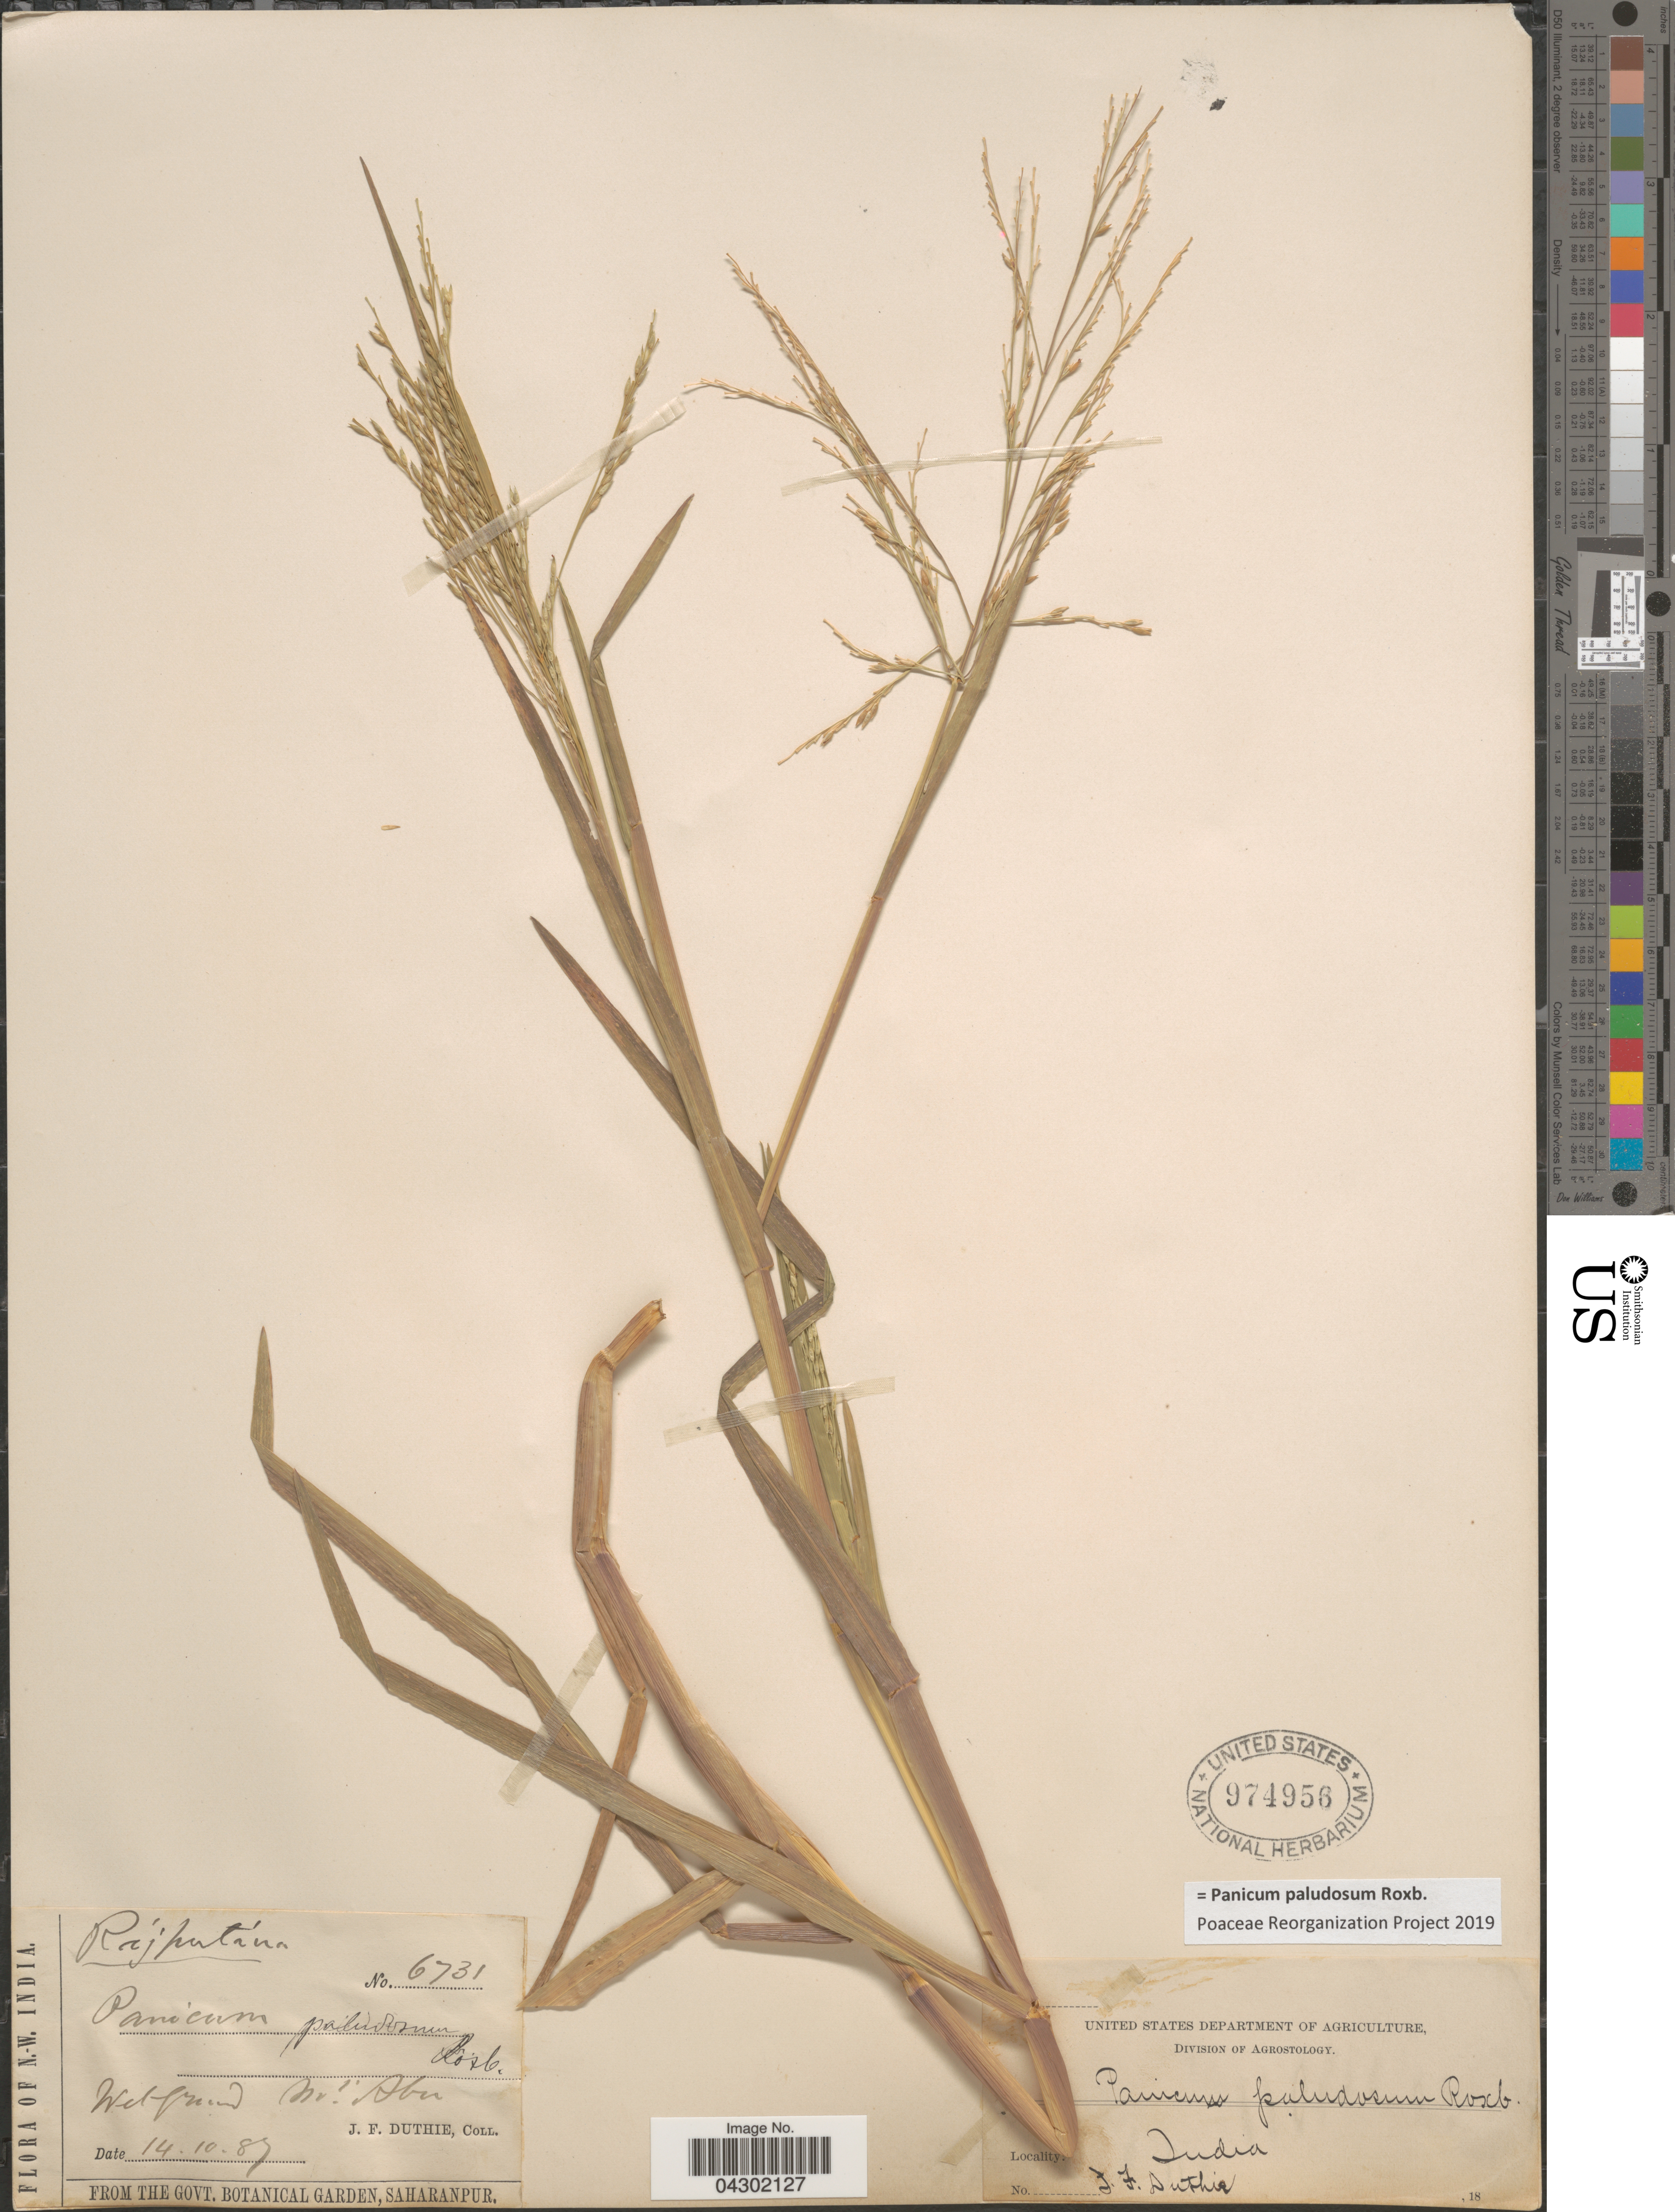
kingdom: Plantae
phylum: Tracheophyta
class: Liliopsida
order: Poales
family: Poaceae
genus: Panicum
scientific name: Panicum paludosum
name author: Roxb.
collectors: J. F. Duthie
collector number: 6731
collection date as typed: Transcribed d/m/y: 14/10/87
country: India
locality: N.-W. India. Rájputána. Wet ground nr Abu.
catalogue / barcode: US 974956